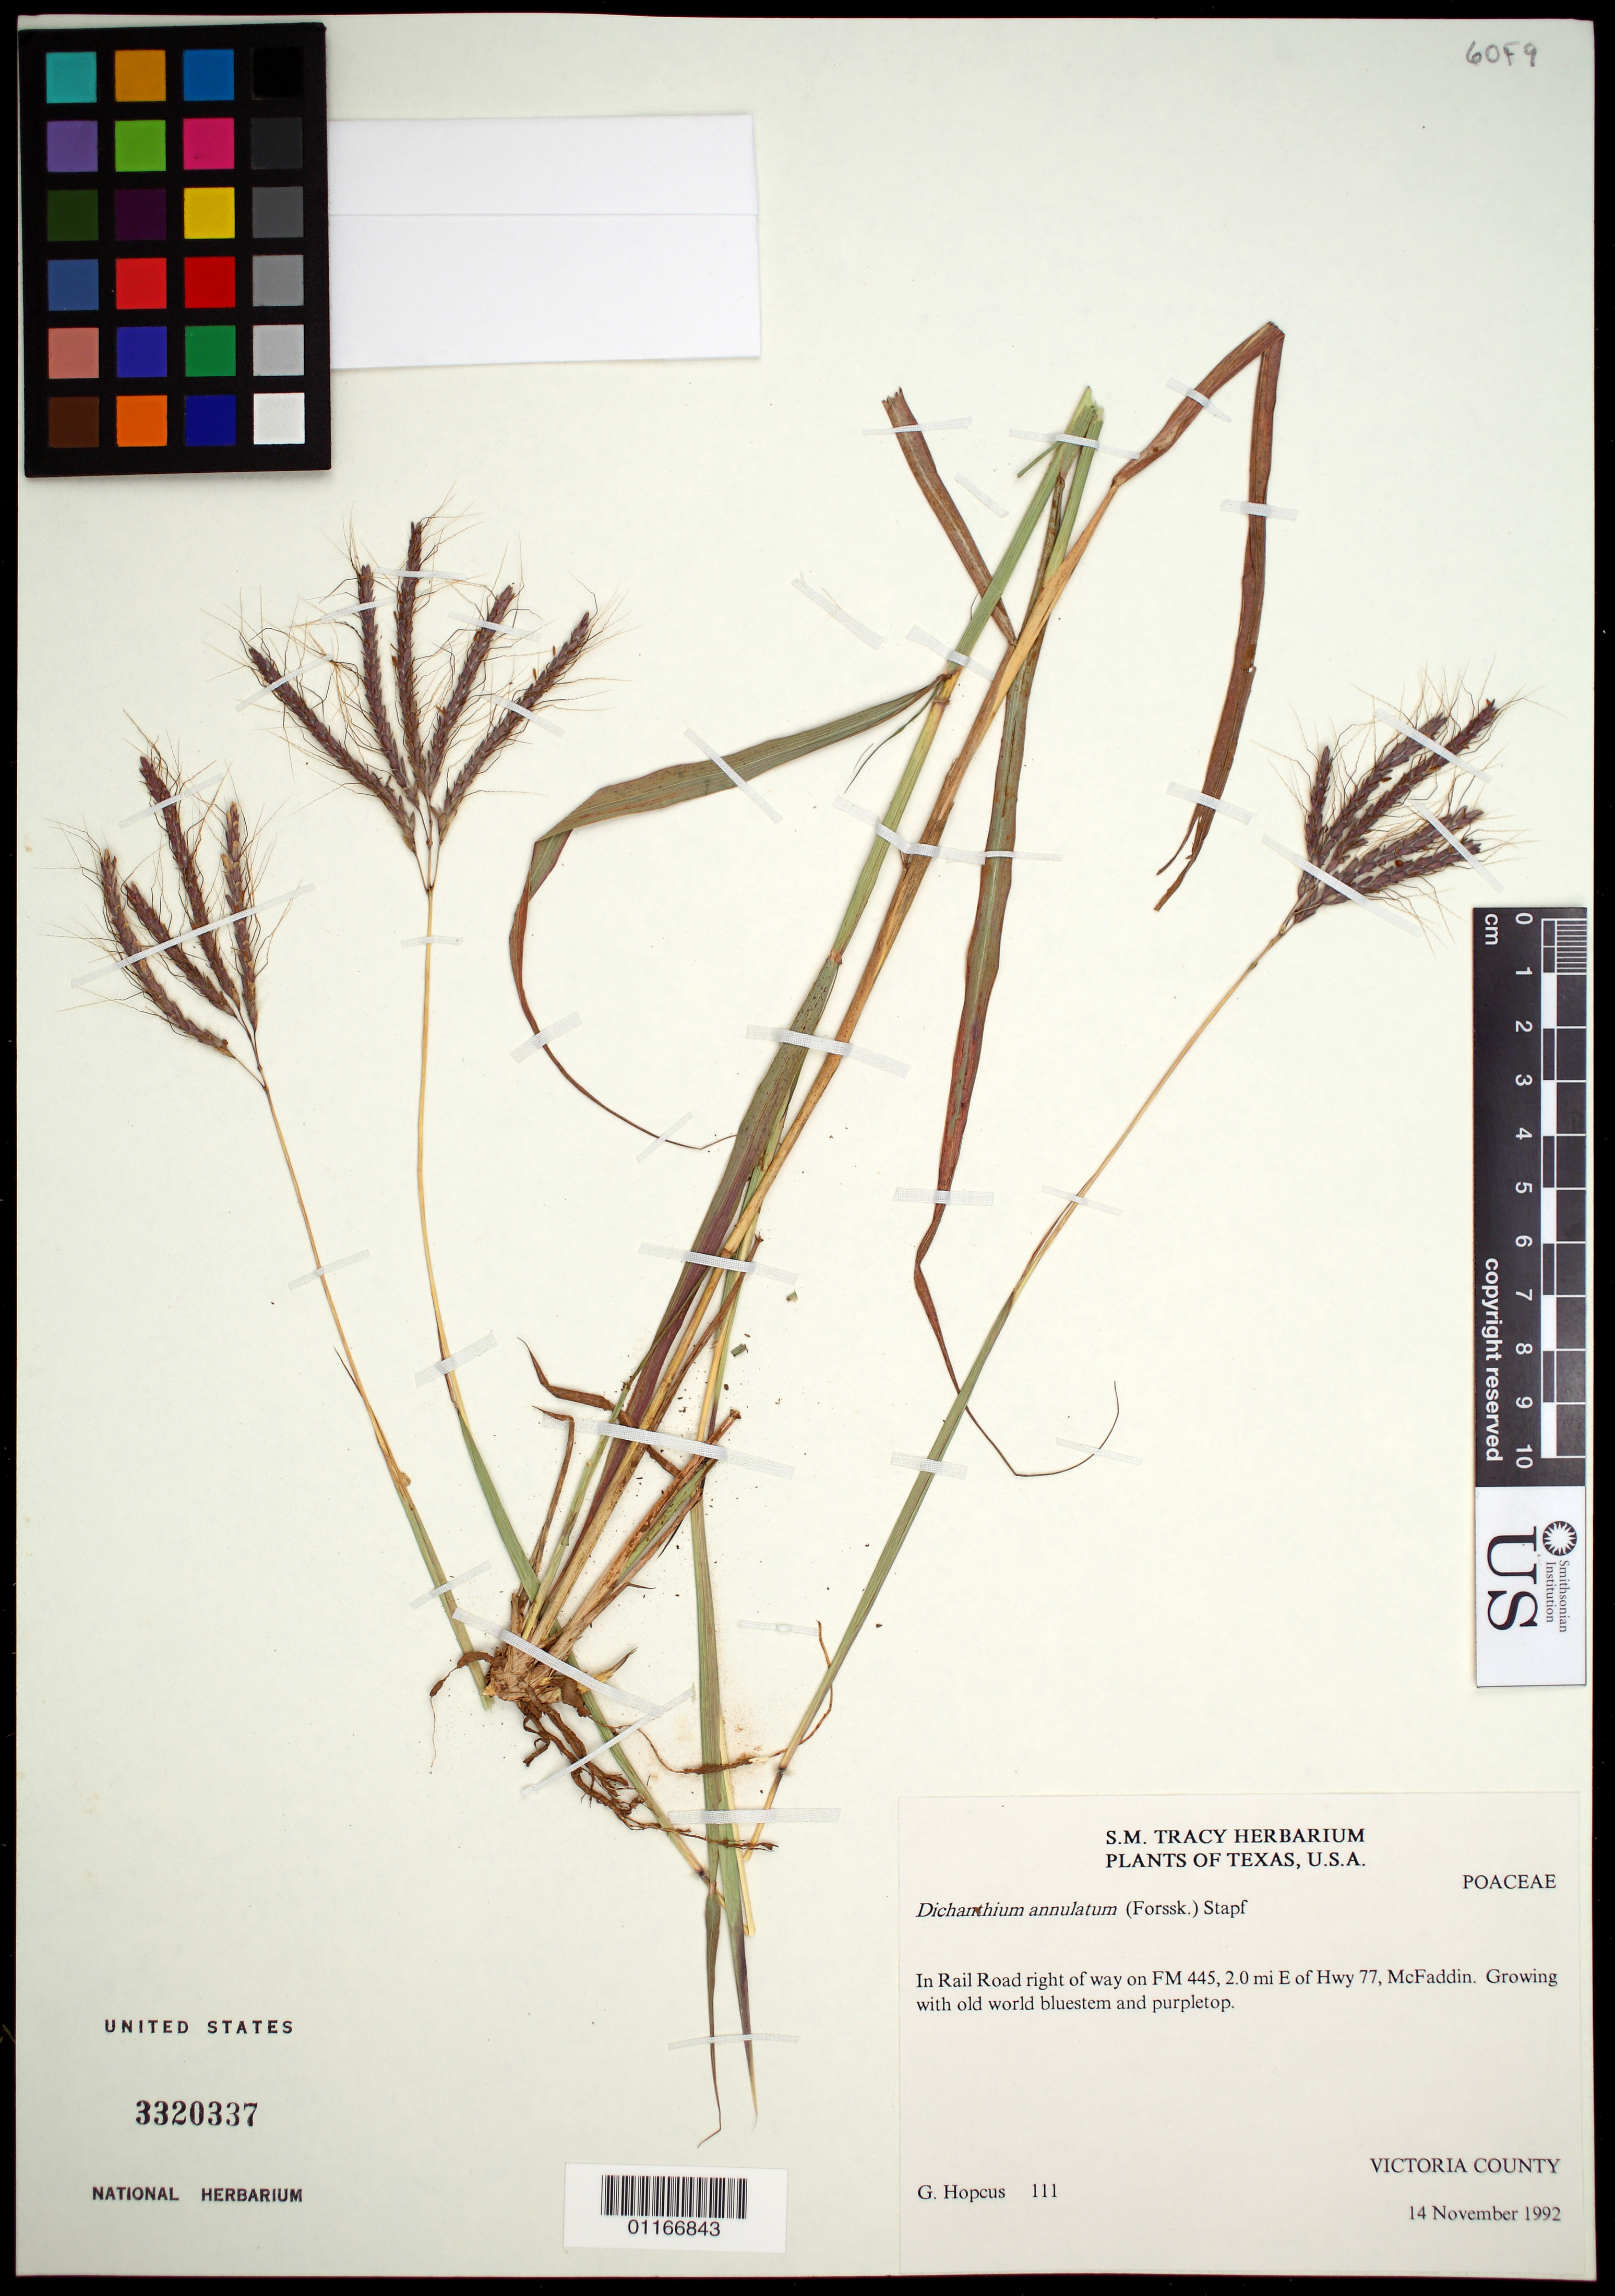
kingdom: Plantae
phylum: Tracheophyta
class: Liliopsida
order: Poales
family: Poaceae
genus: Dichanthium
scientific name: Dichanthium annulatum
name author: (Forssk.) Stapf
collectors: G. Hopcus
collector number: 111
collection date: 1992-11-14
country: United States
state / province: Texas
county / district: Victoria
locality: In Rail Road right of way FM 445, 2.0 miles East of Highway 77, McFaddin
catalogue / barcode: US 3320337